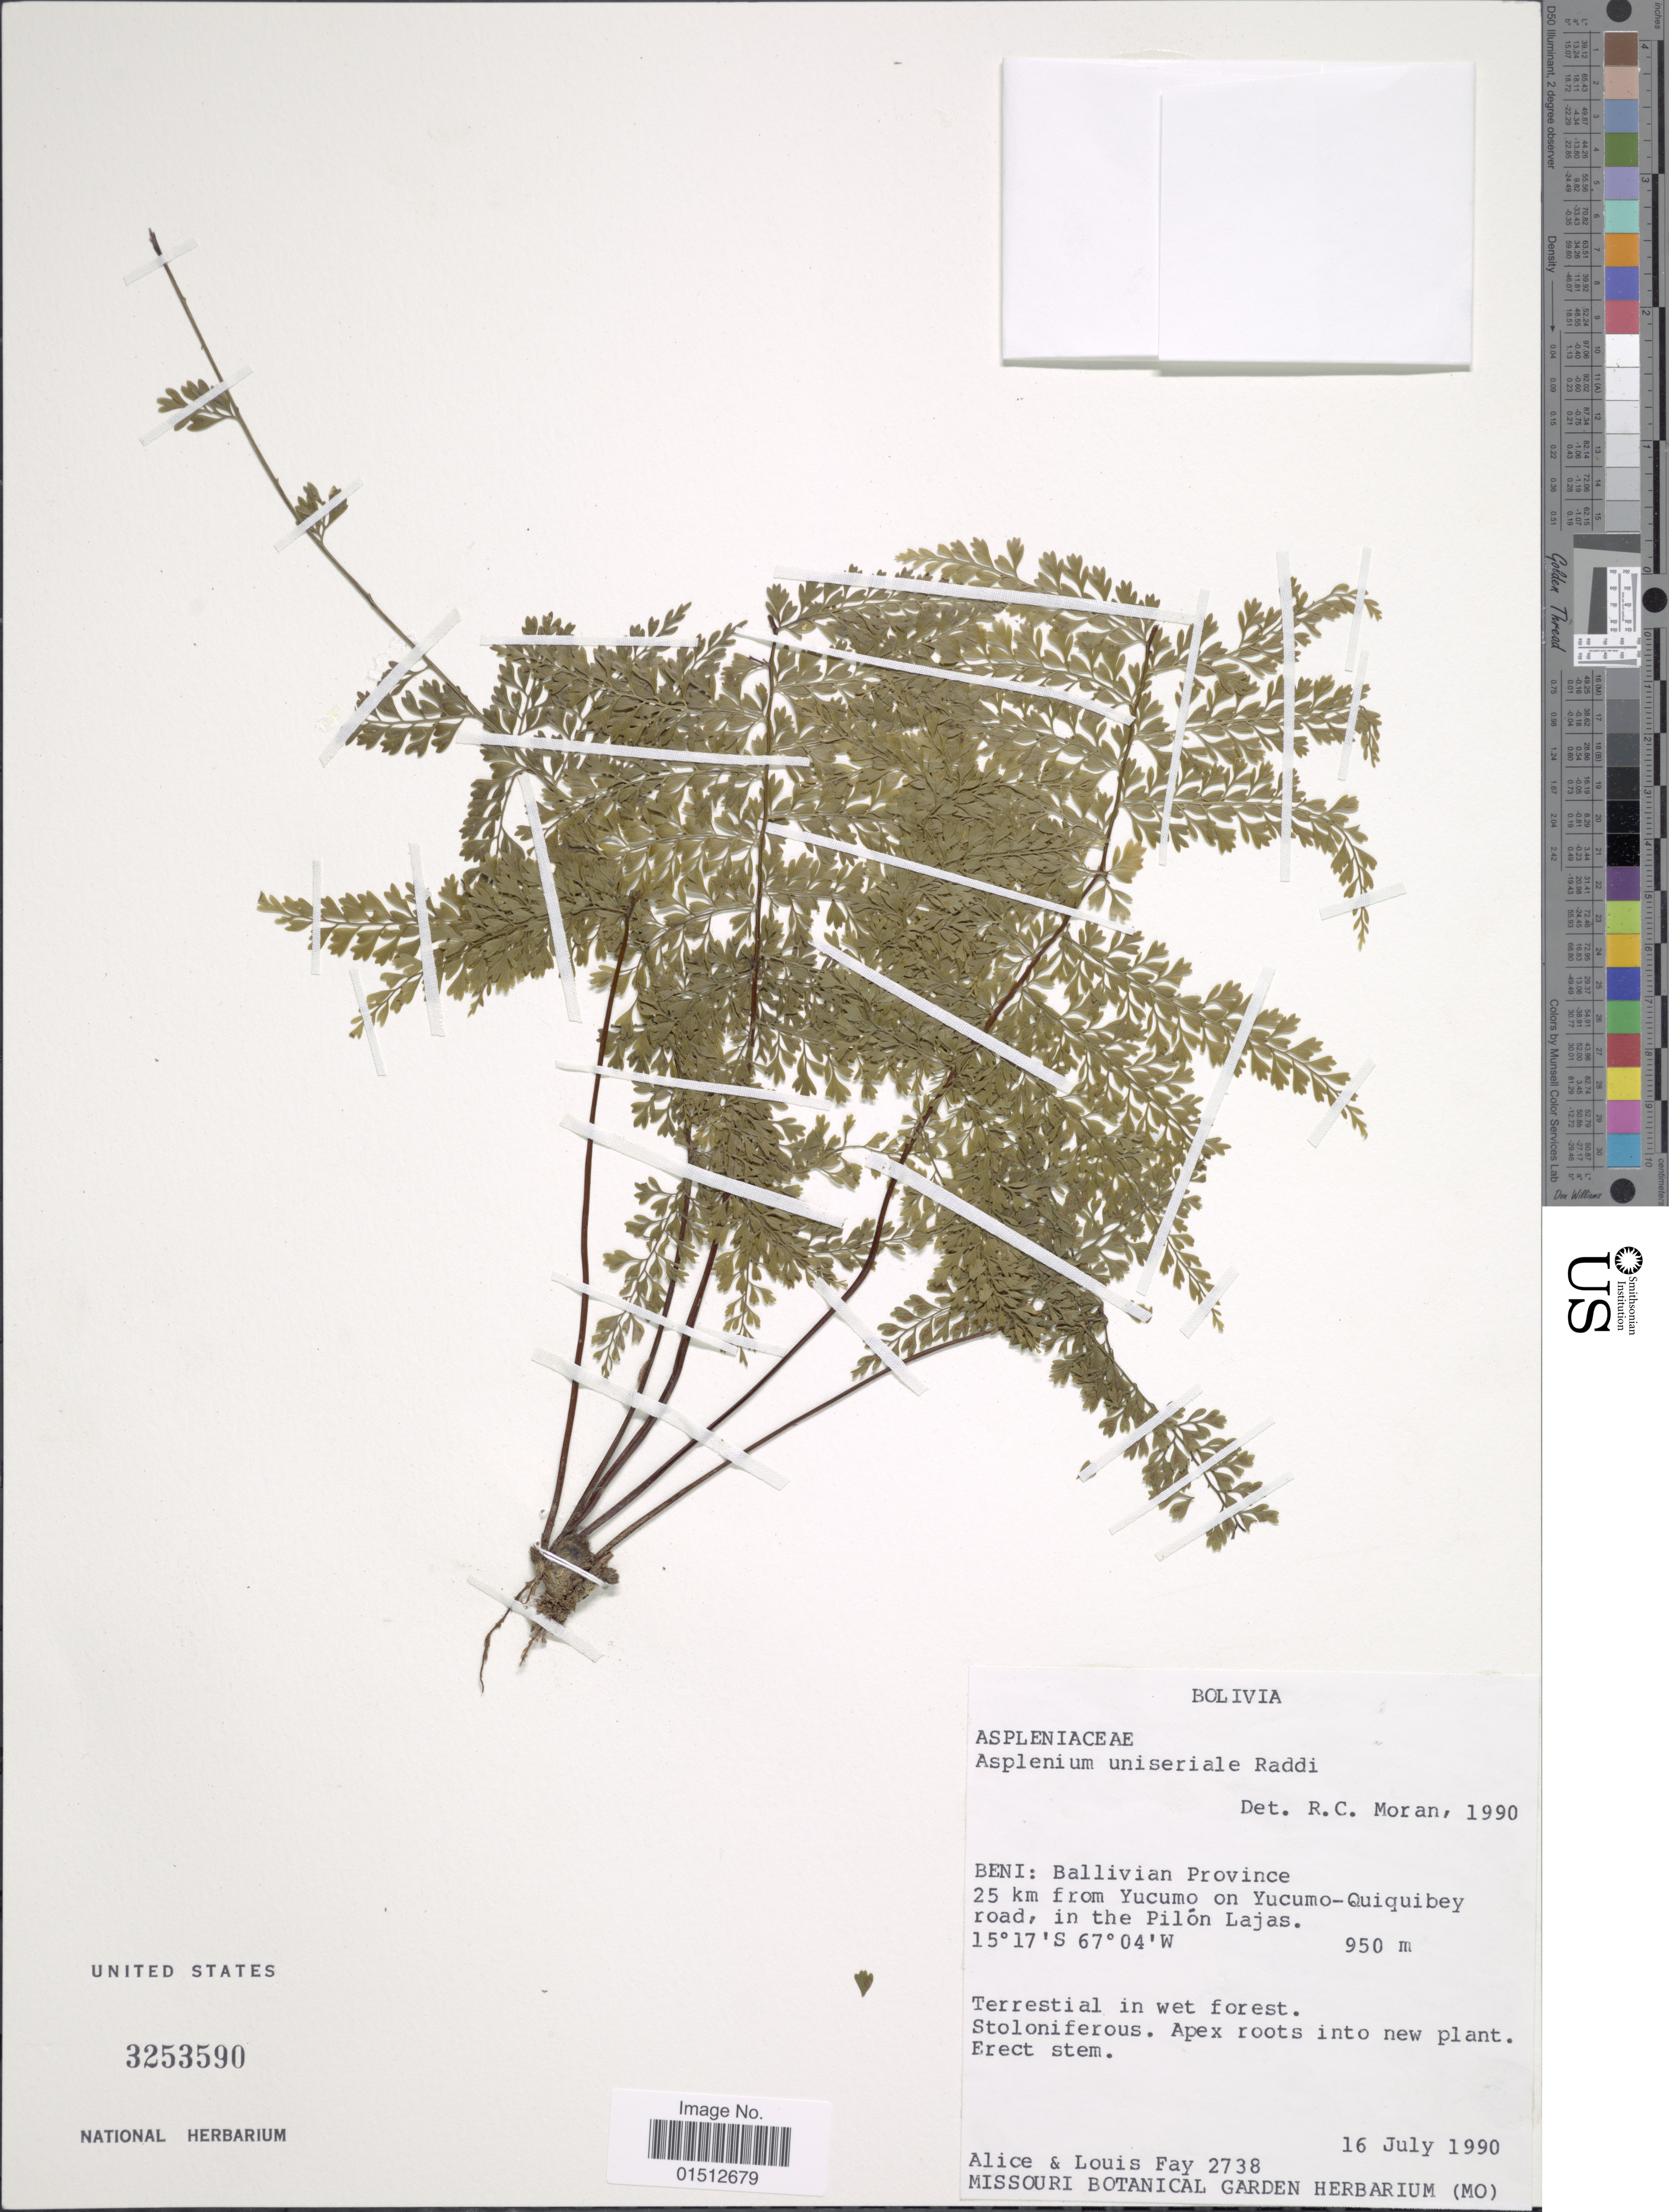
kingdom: Plantae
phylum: Tracheophyta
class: Polypodiopsida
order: Polypodiales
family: Aspleniaceae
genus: Asplenium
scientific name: Asplenium radicans var. uniserale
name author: (Raddi) L.D. Gómez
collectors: A. Fay & L. Fay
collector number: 2738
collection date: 1990-07-16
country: Bolivia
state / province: Beni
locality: Bolivia. Beni: Ballivian Province, 25 km from Yucomo on Yucumo-Quiquibey road, in the Pilon Lajas.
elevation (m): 950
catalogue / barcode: US 3253590